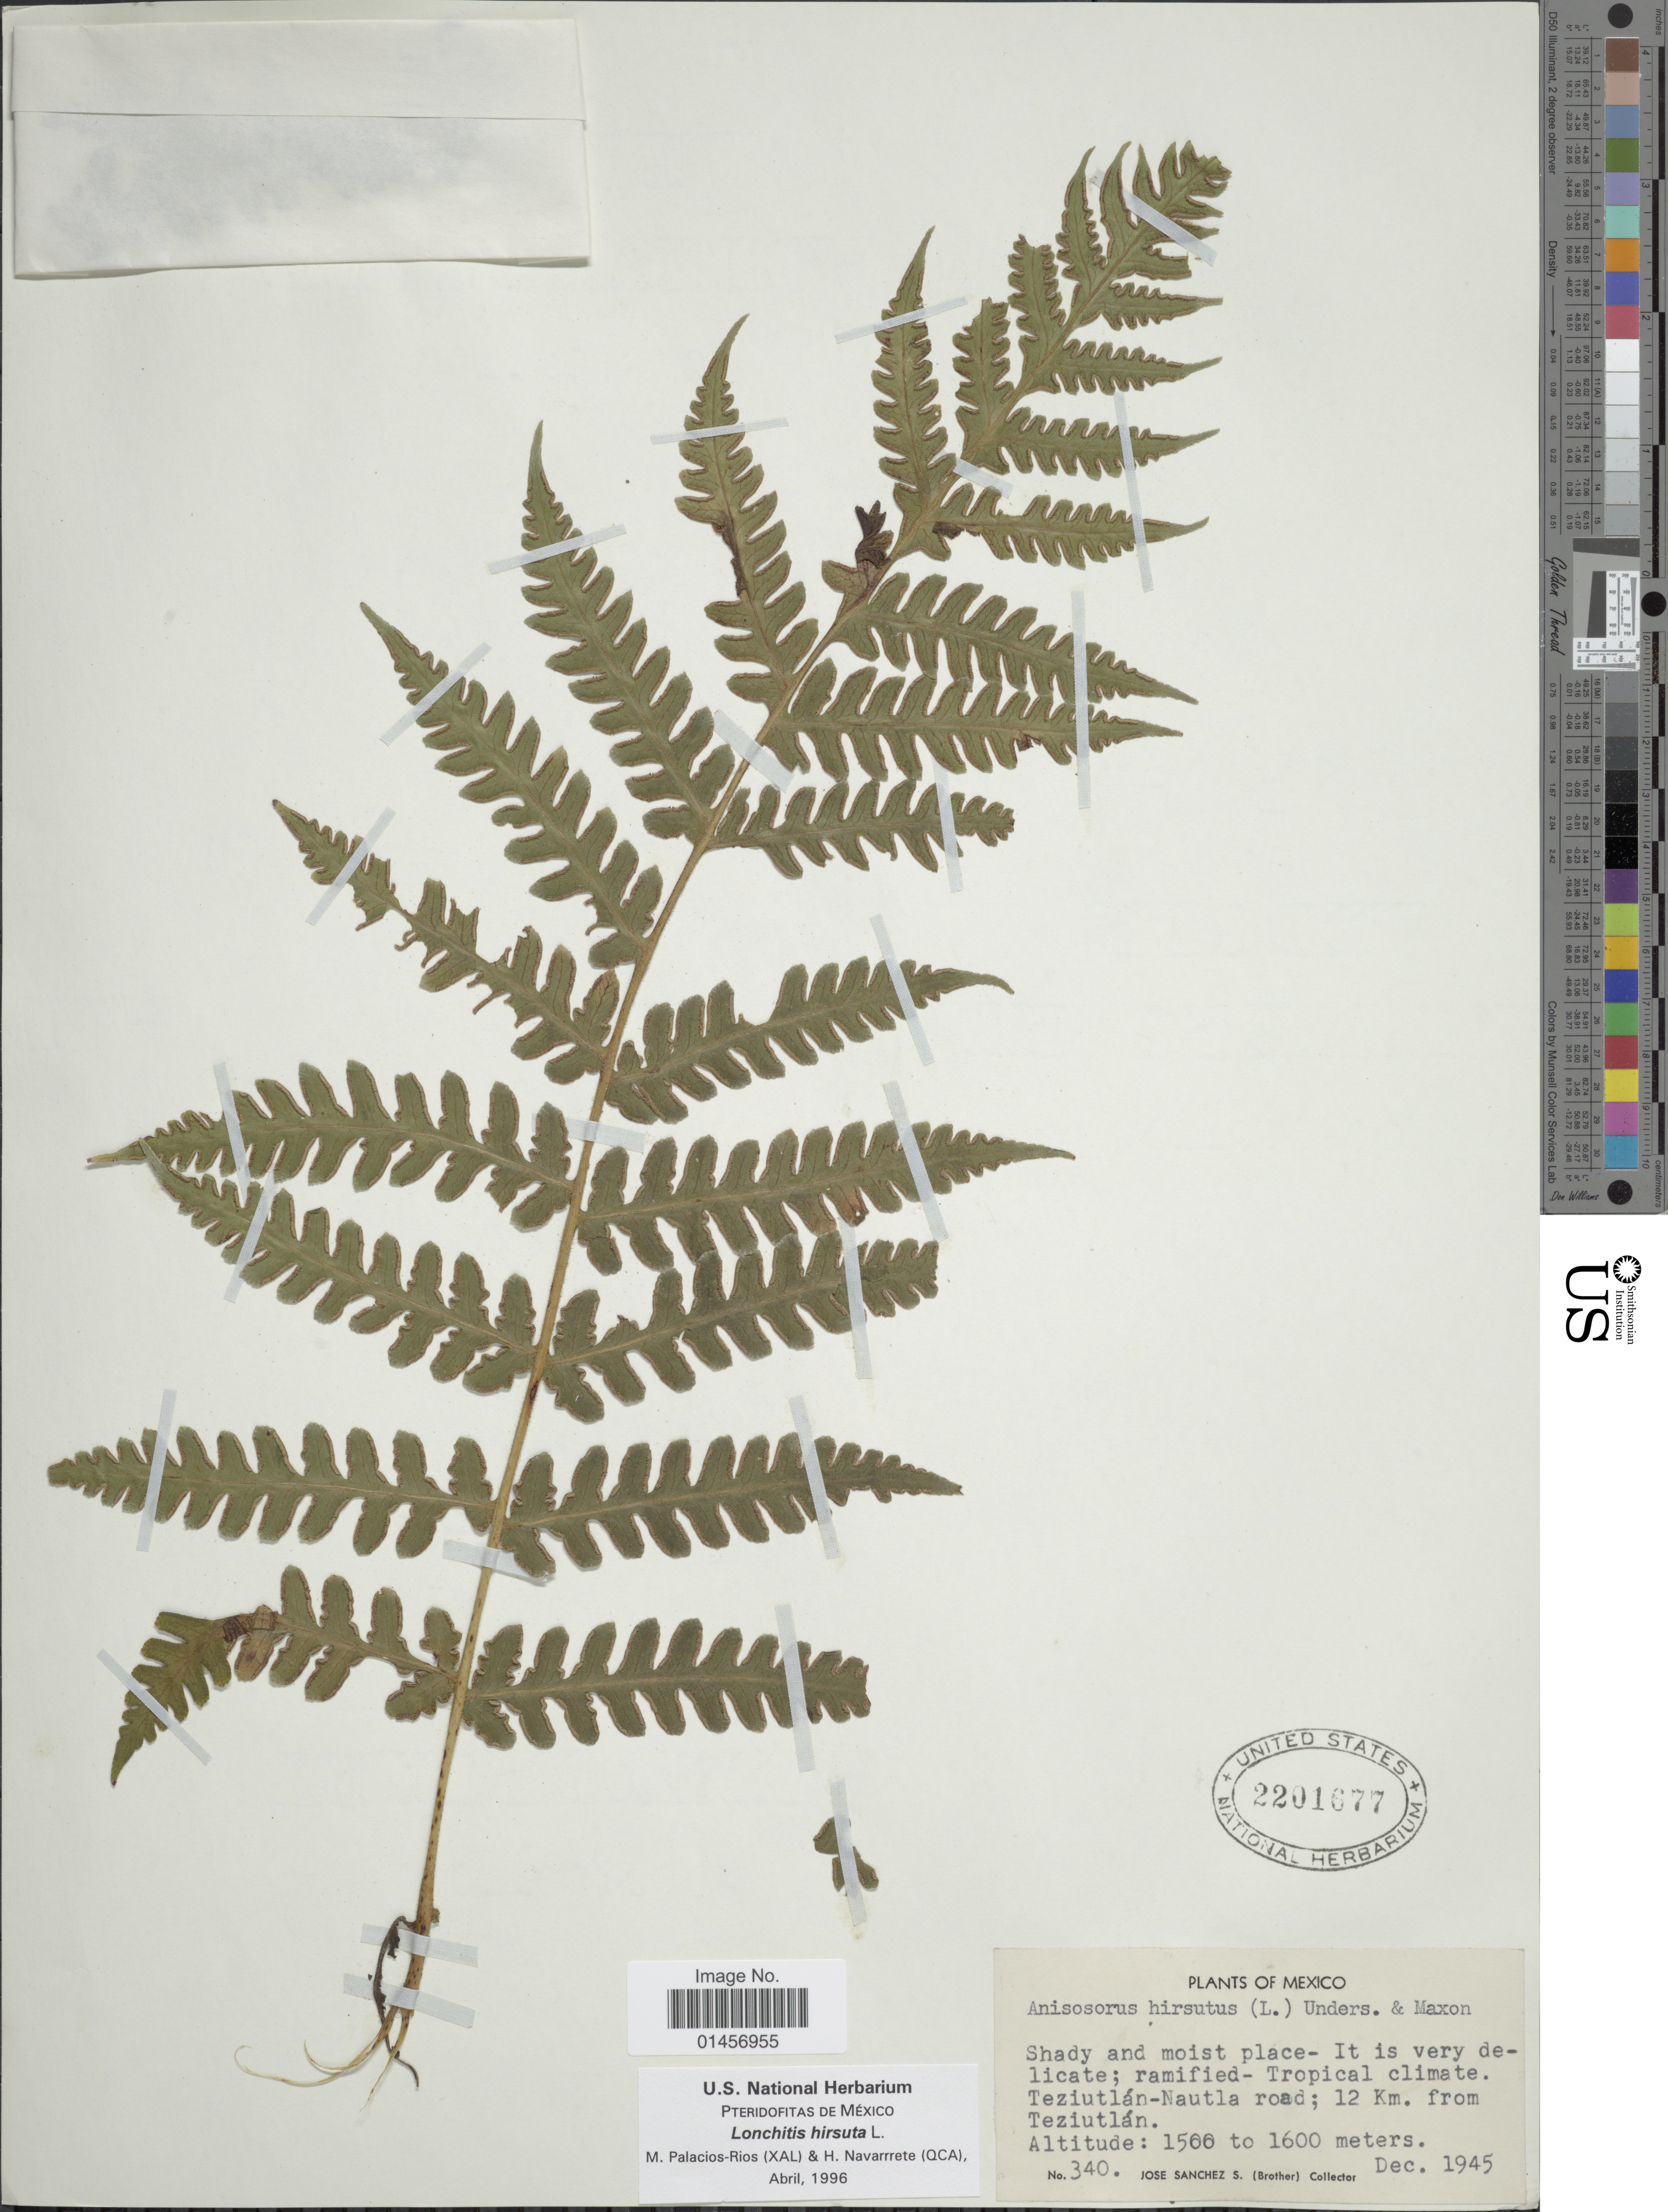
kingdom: Plantae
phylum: Tracheophyta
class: Polypodiopsida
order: Polypodiales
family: Lonchitidaceae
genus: Lonchitis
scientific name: Lonchitis hirsuta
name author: L.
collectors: J. Sanchez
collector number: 340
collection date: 1945-12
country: Mexico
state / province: México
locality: Mexico, Teziutlan-Nautla road; 12 Km. from Teziutlan.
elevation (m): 1500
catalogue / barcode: US 2201677